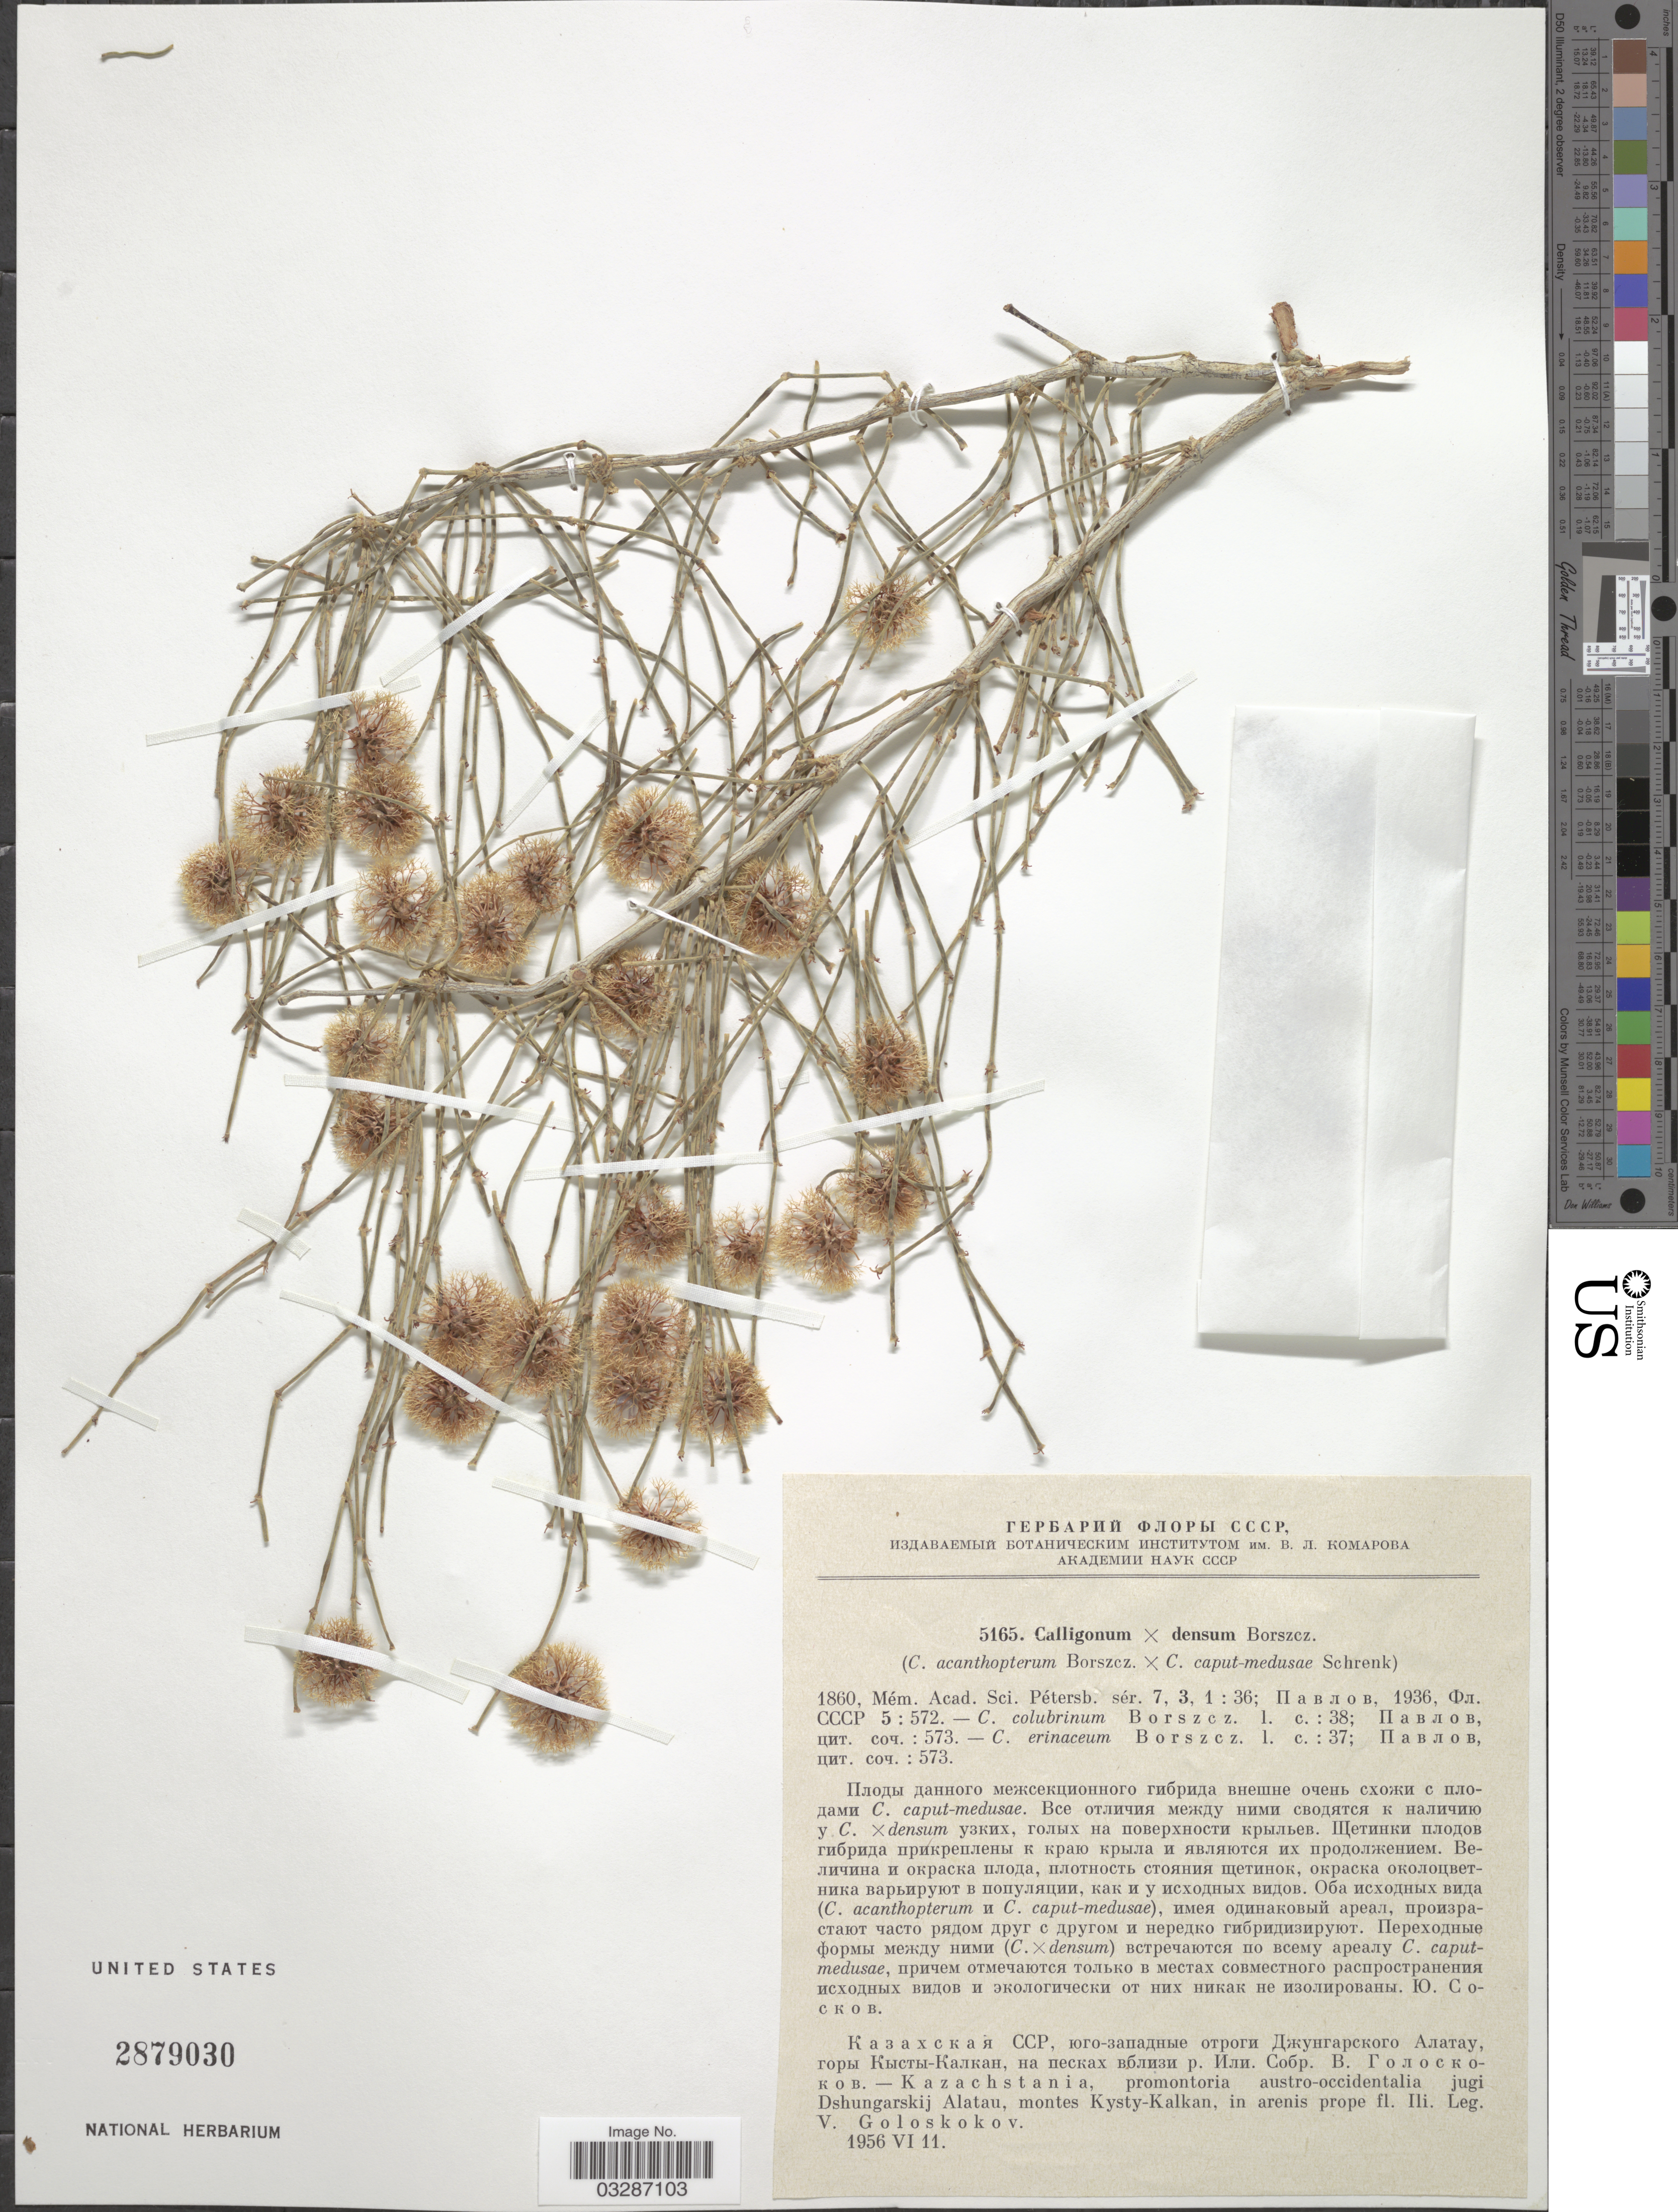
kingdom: Plantae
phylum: Tracheophyta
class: Magnoliopsida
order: Caryophyllales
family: Polygonaceae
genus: Calligonum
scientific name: Calligonum densum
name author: I.G. Borshch.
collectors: V. P. Goloskokov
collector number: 5165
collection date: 1956-06-11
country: Kazakhstan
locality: Kazachstania, promontoria austro-occidentalia jugi Dshungarskij Alatau, montes Kysty-Kalkan.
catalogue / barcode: US 2879030